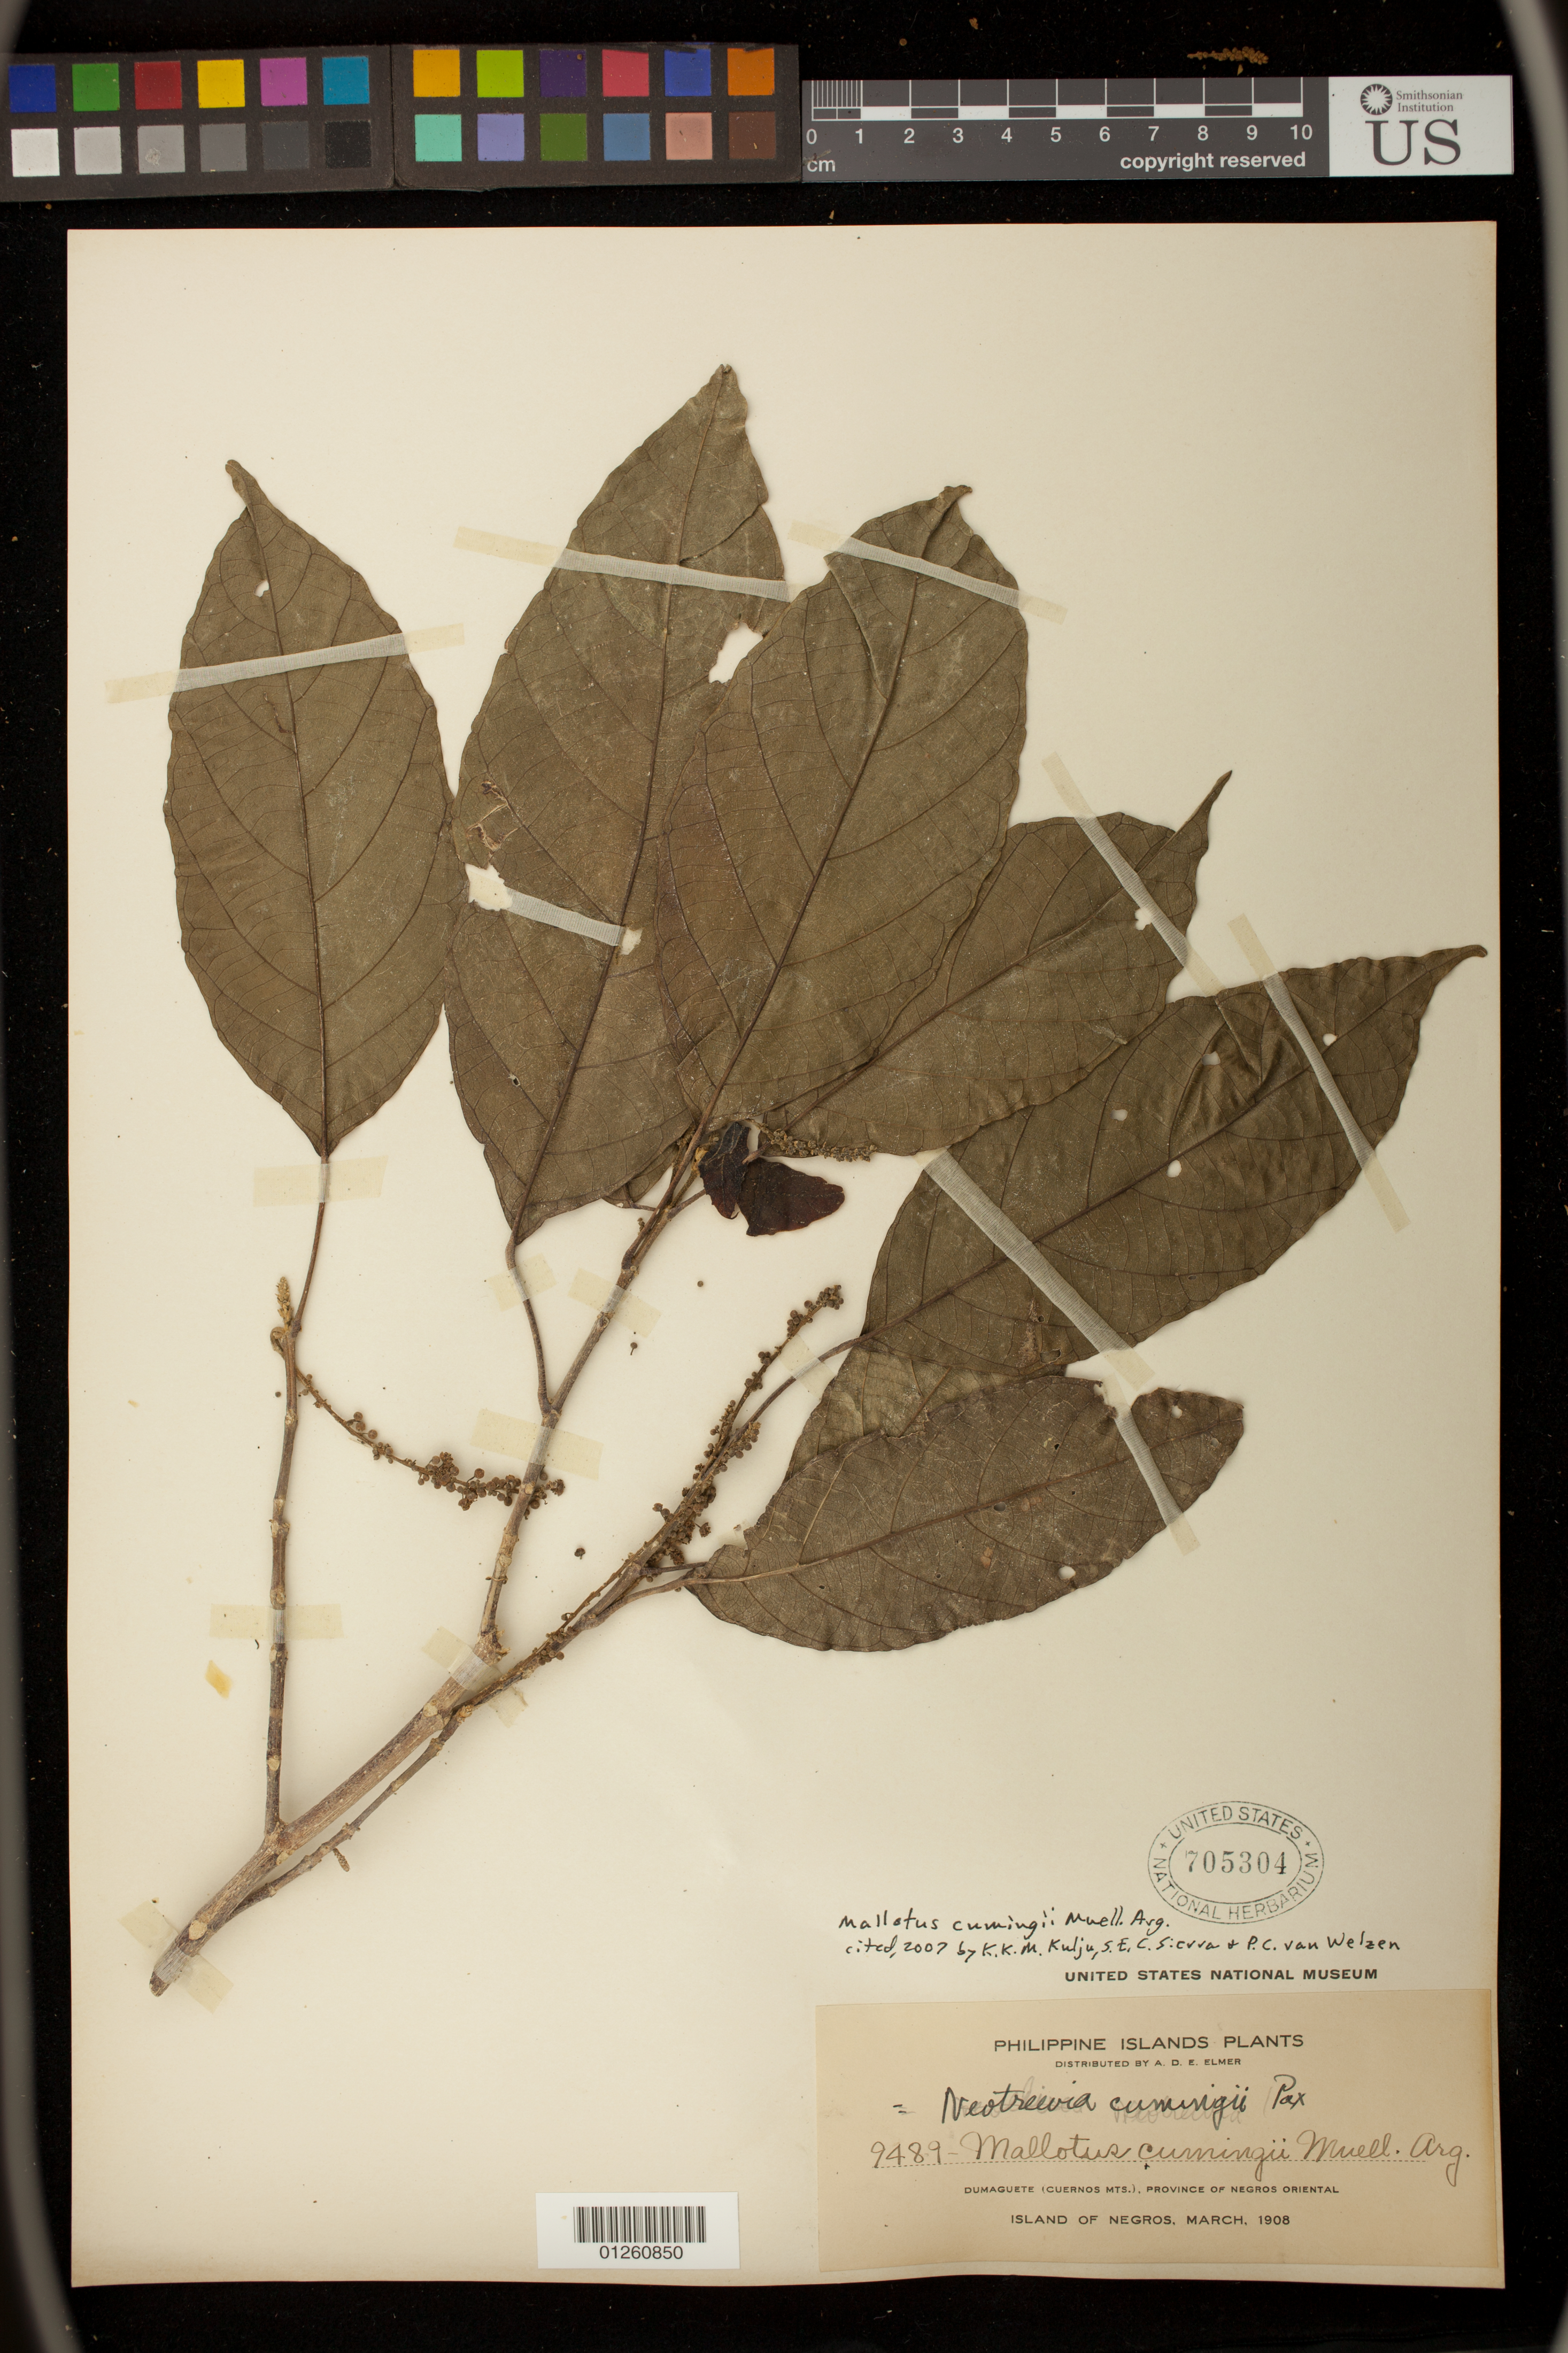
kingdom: Plantae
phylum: Tracheophyta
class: Magnoliopsida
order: Malpighiales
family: Euphorbiaceae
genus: Mallotus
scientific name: Mallotus cumingii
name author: Müll. Arg.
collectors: A. D. E. Elmer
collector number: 9489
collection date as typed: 1908-03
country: Philippines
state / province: Central Visayas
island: Negros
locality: Dumaguete (Cuernos MTS.), Province of Negros Oriental, Island of Negros.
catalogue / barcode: US 705304